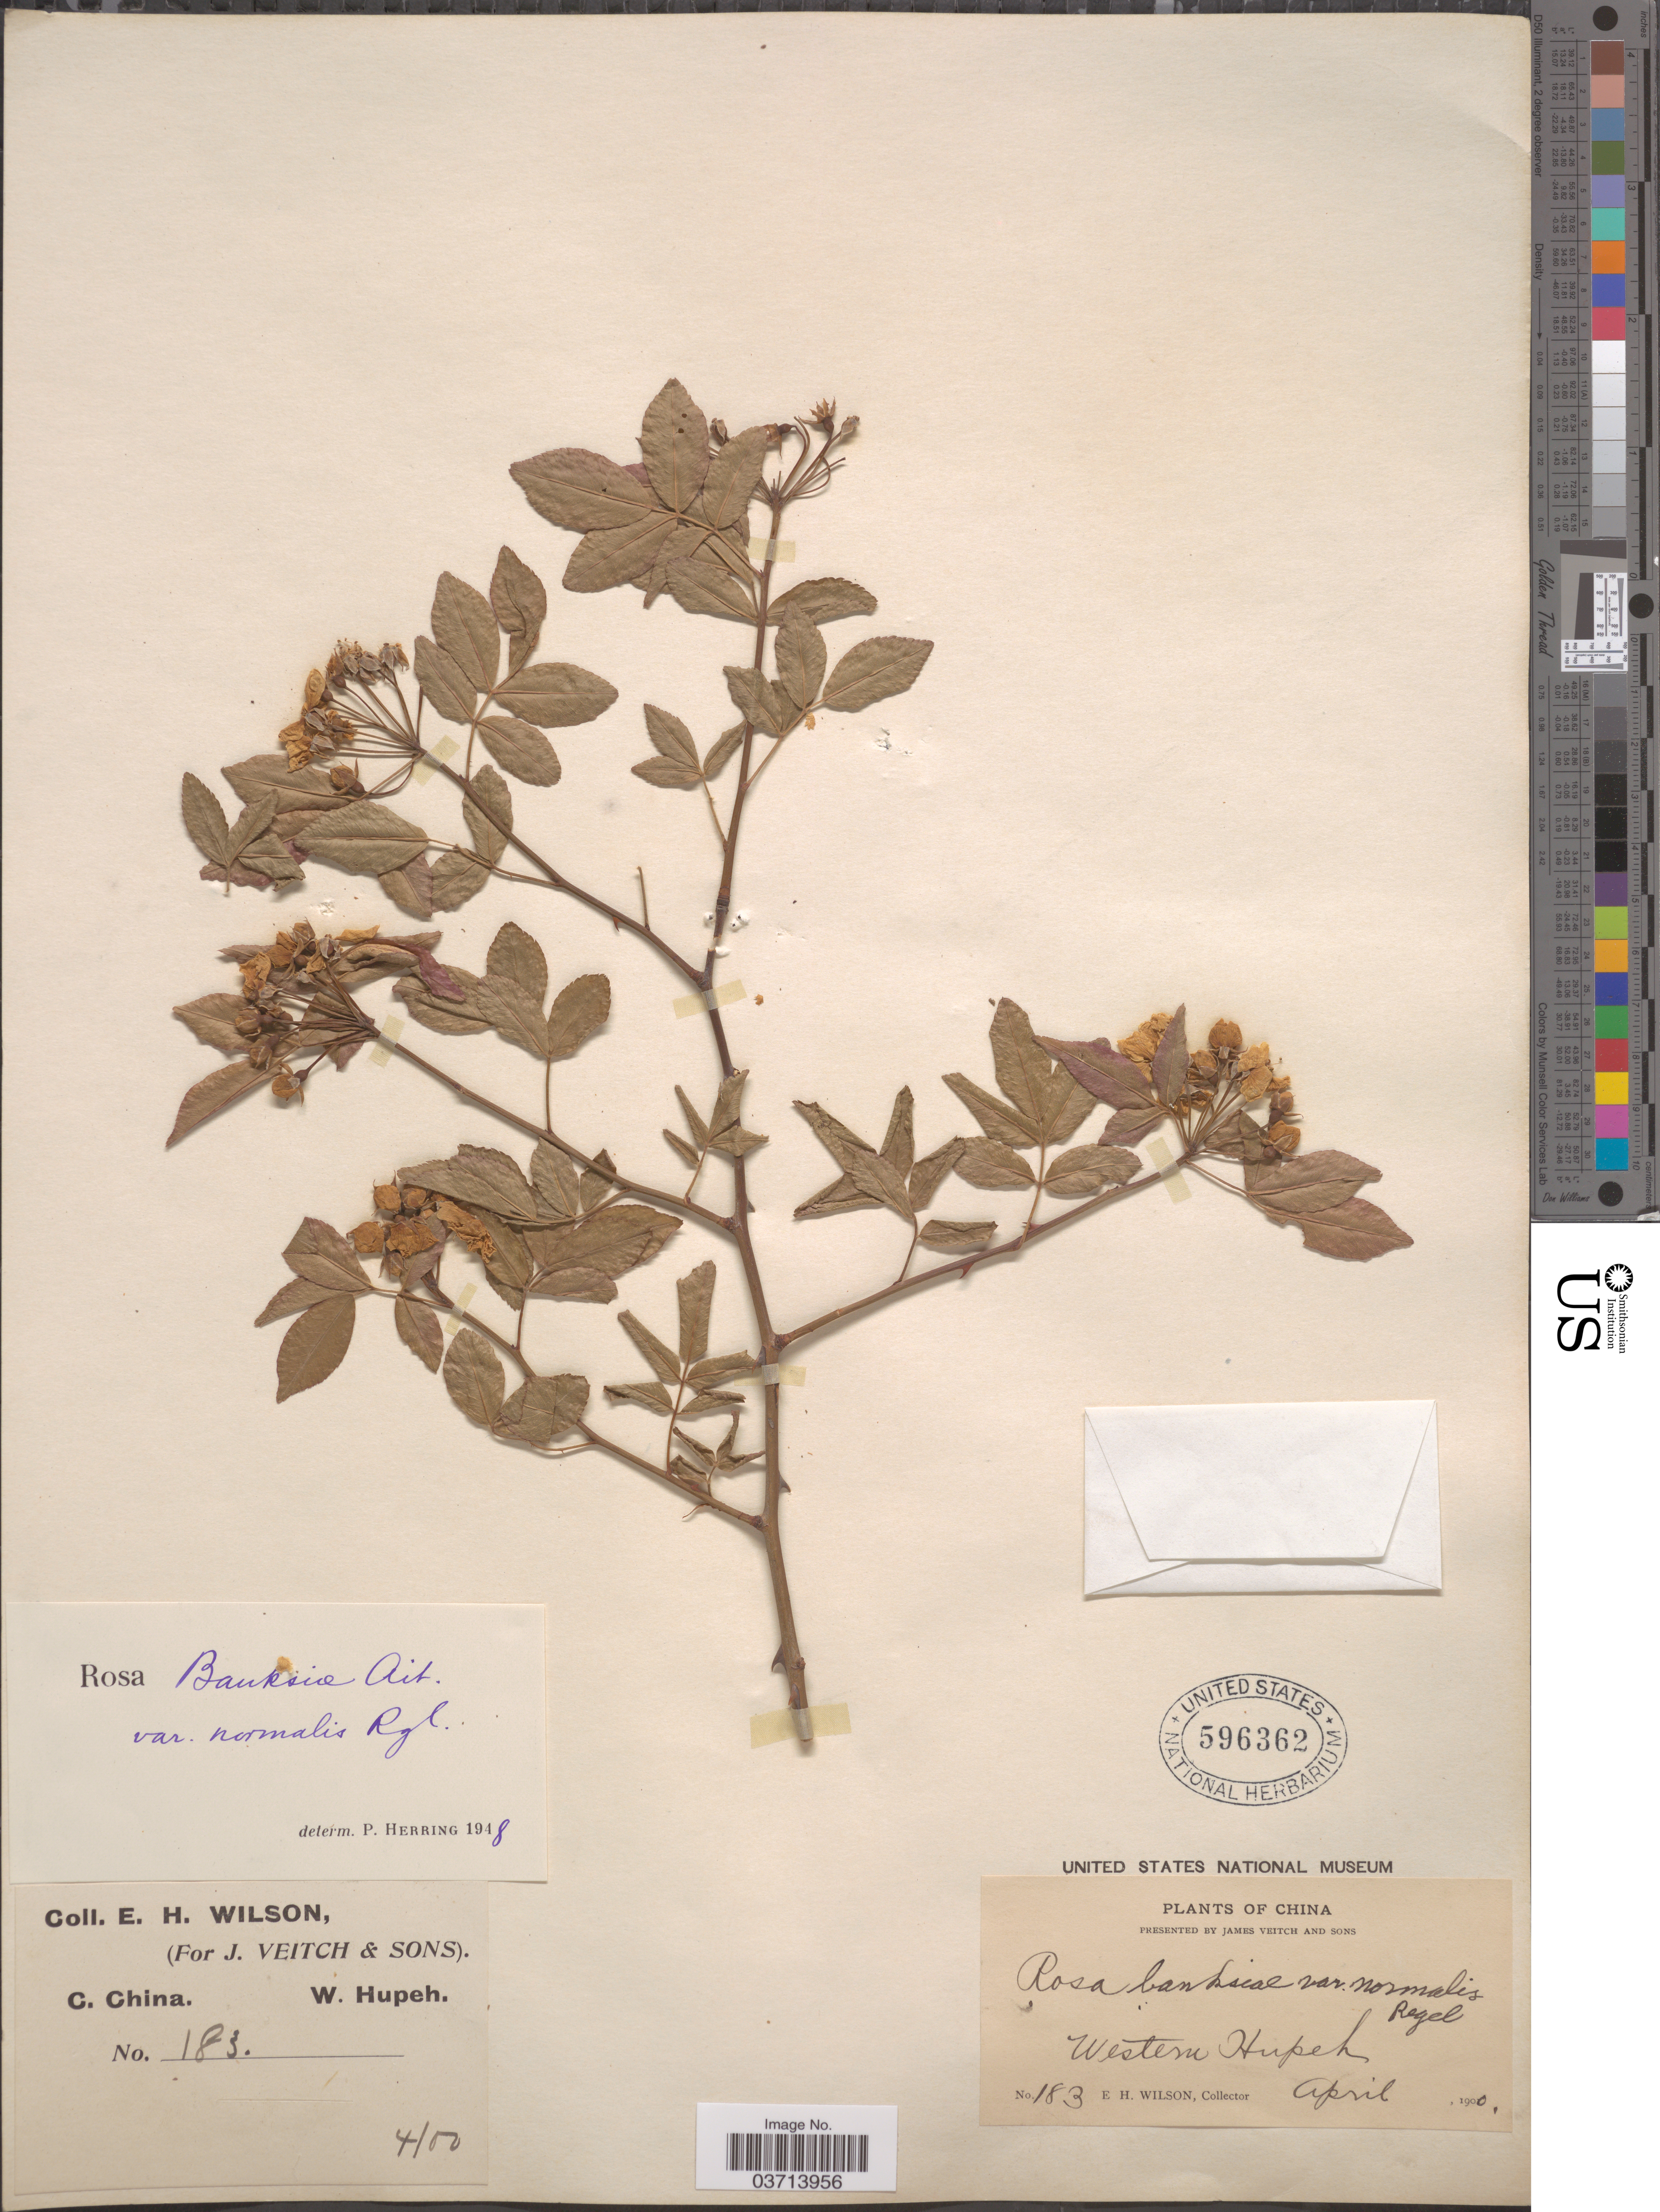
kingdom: Plantae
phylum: Tracheophyta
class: Magnoliopsida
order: Rosales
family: Rosaceae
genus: Rosa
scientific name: Rosa banksiae var. normalis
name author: Regel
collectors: E. Wilson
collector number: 183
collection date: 1900-04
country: China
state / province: Hubei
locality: C. China. Western Hupeh.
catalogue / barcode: US 596362